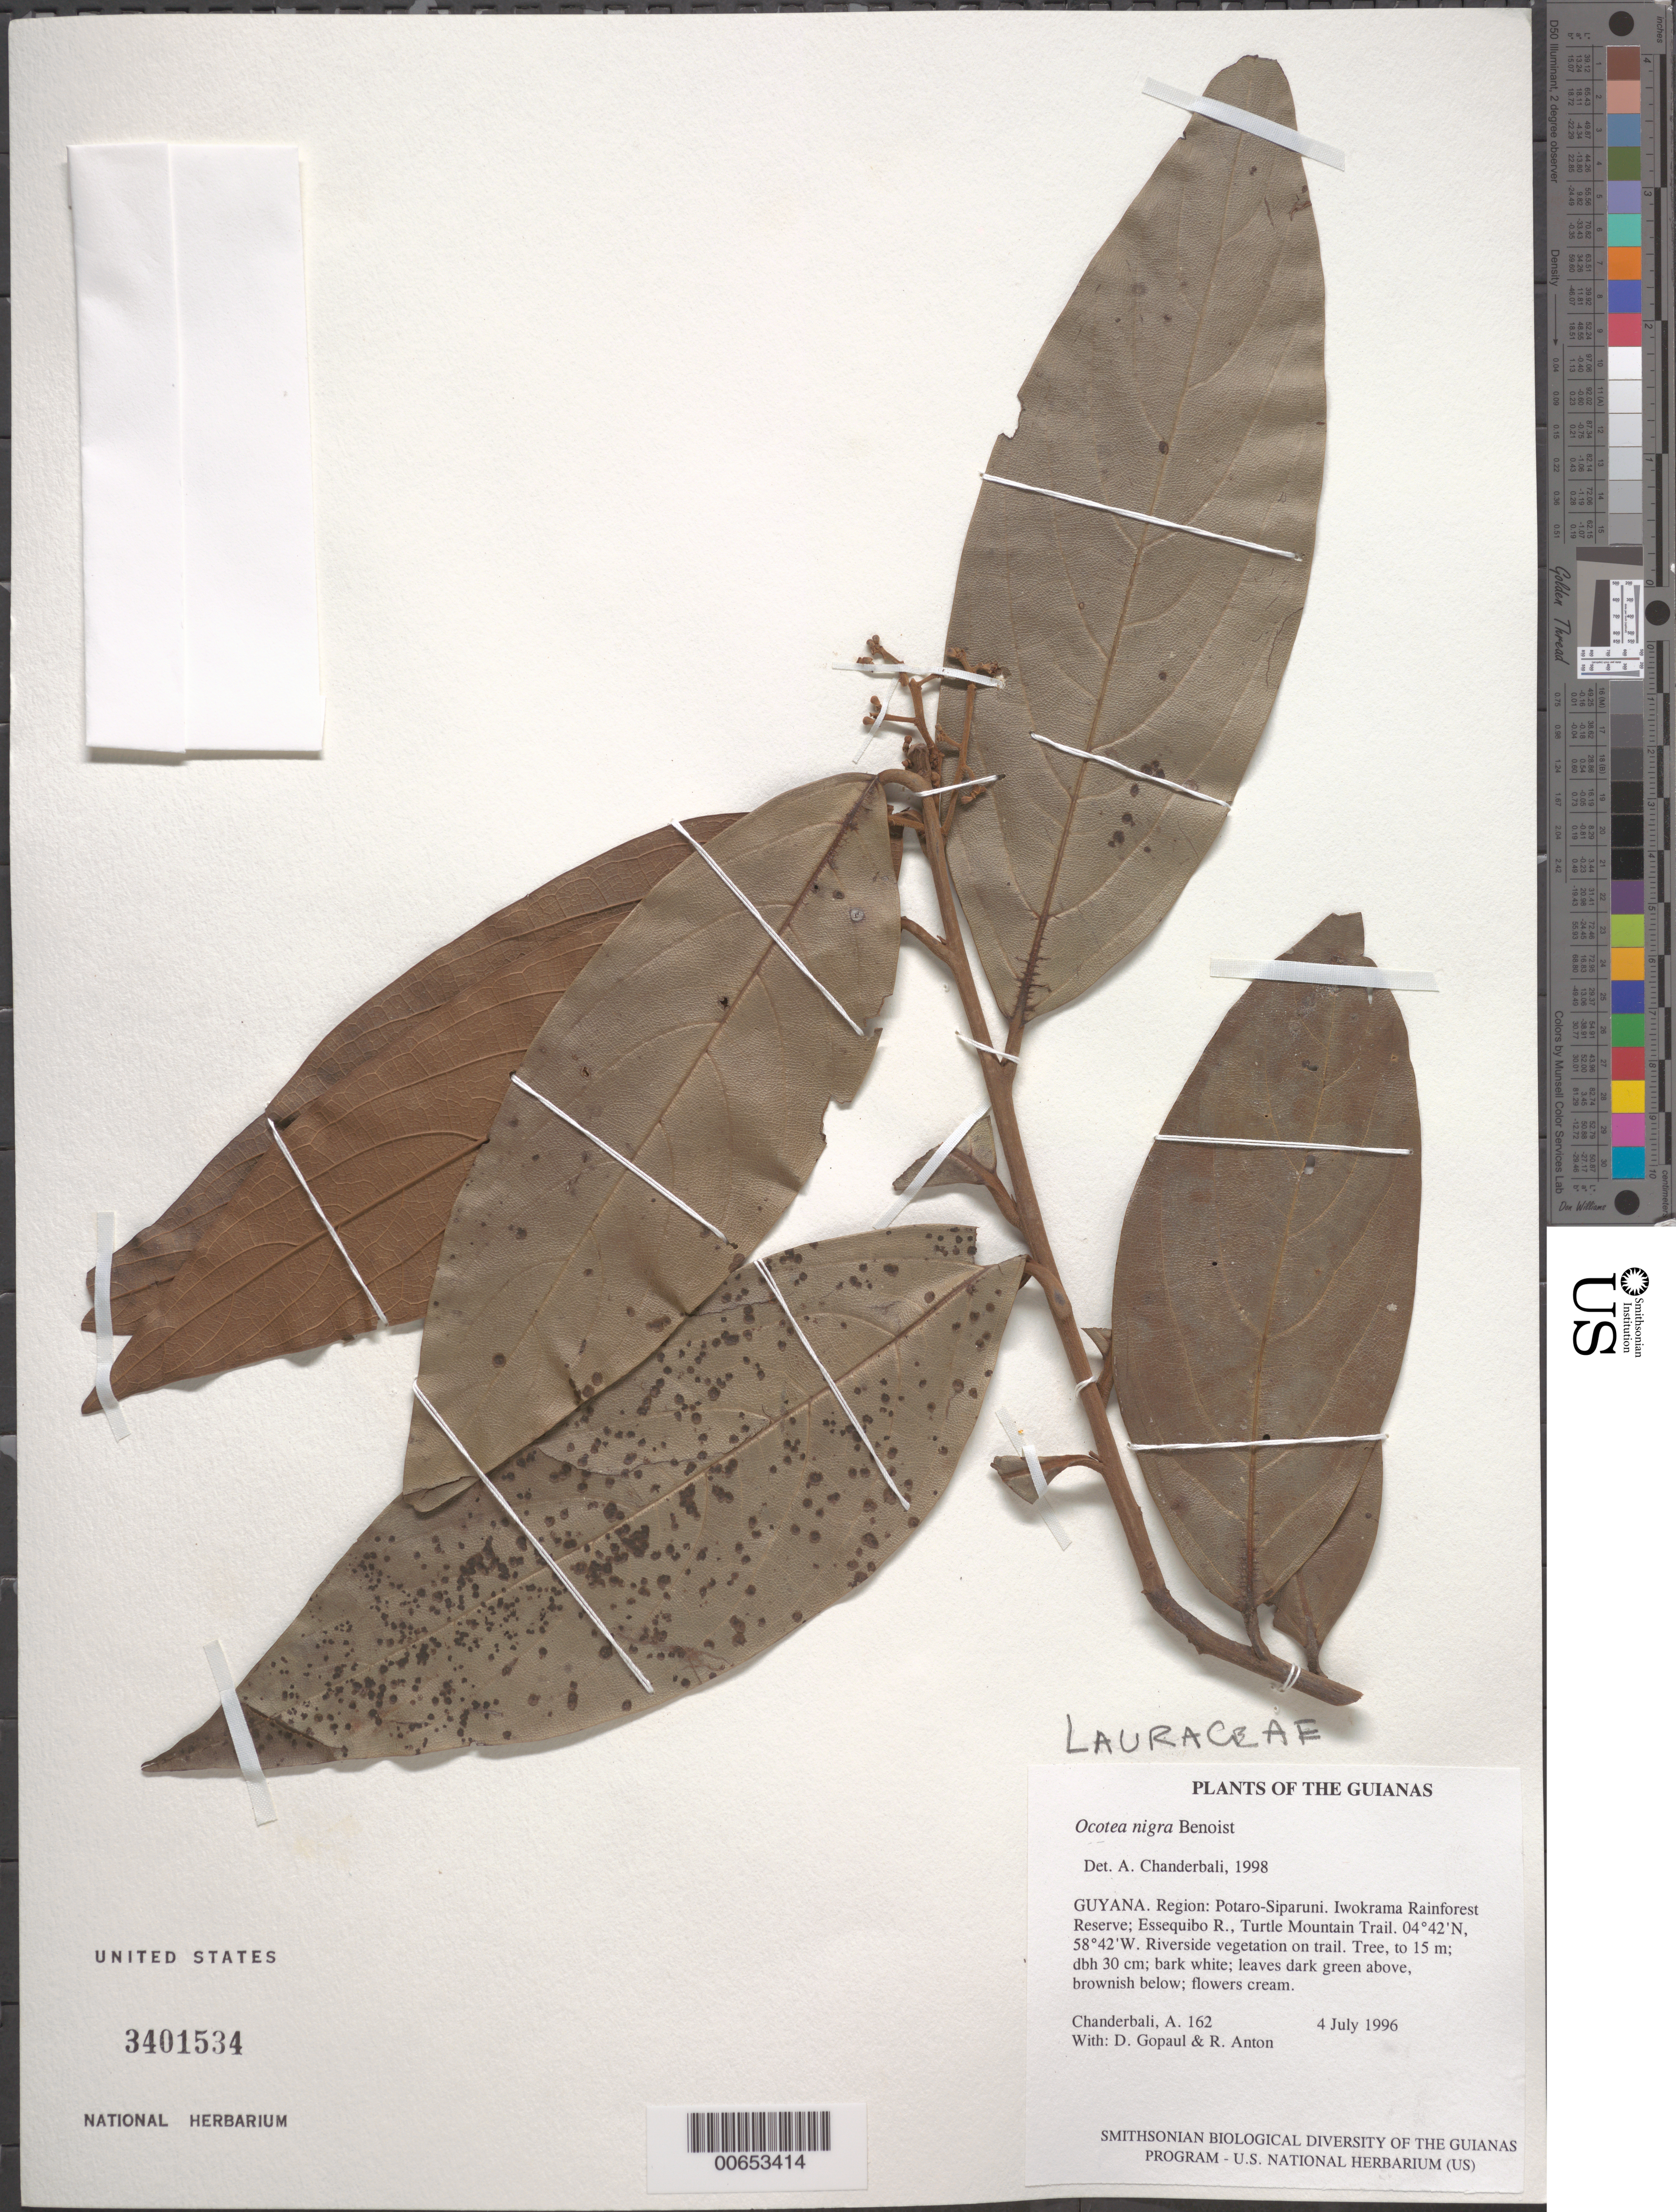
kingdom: Plantae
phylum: Tracheophyta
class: Magnoliopsida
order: Laurales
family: Lauraceae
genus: Ocotea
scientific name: Ocotea nigra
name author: Benoist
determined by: Chanderbali, Andre Shashi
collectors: A. S. Chanderbali, D. Gopaul & R. Anton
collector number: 162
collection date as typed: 4 July 1996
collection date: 1996-07-04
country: Guyana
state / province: Potaro-Siparuni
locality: Iwokrama Rainforest Reserve; Essequibo R., Turtle Mountain Trail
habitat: Riverside vegetation on trail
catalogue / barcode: US 3401534